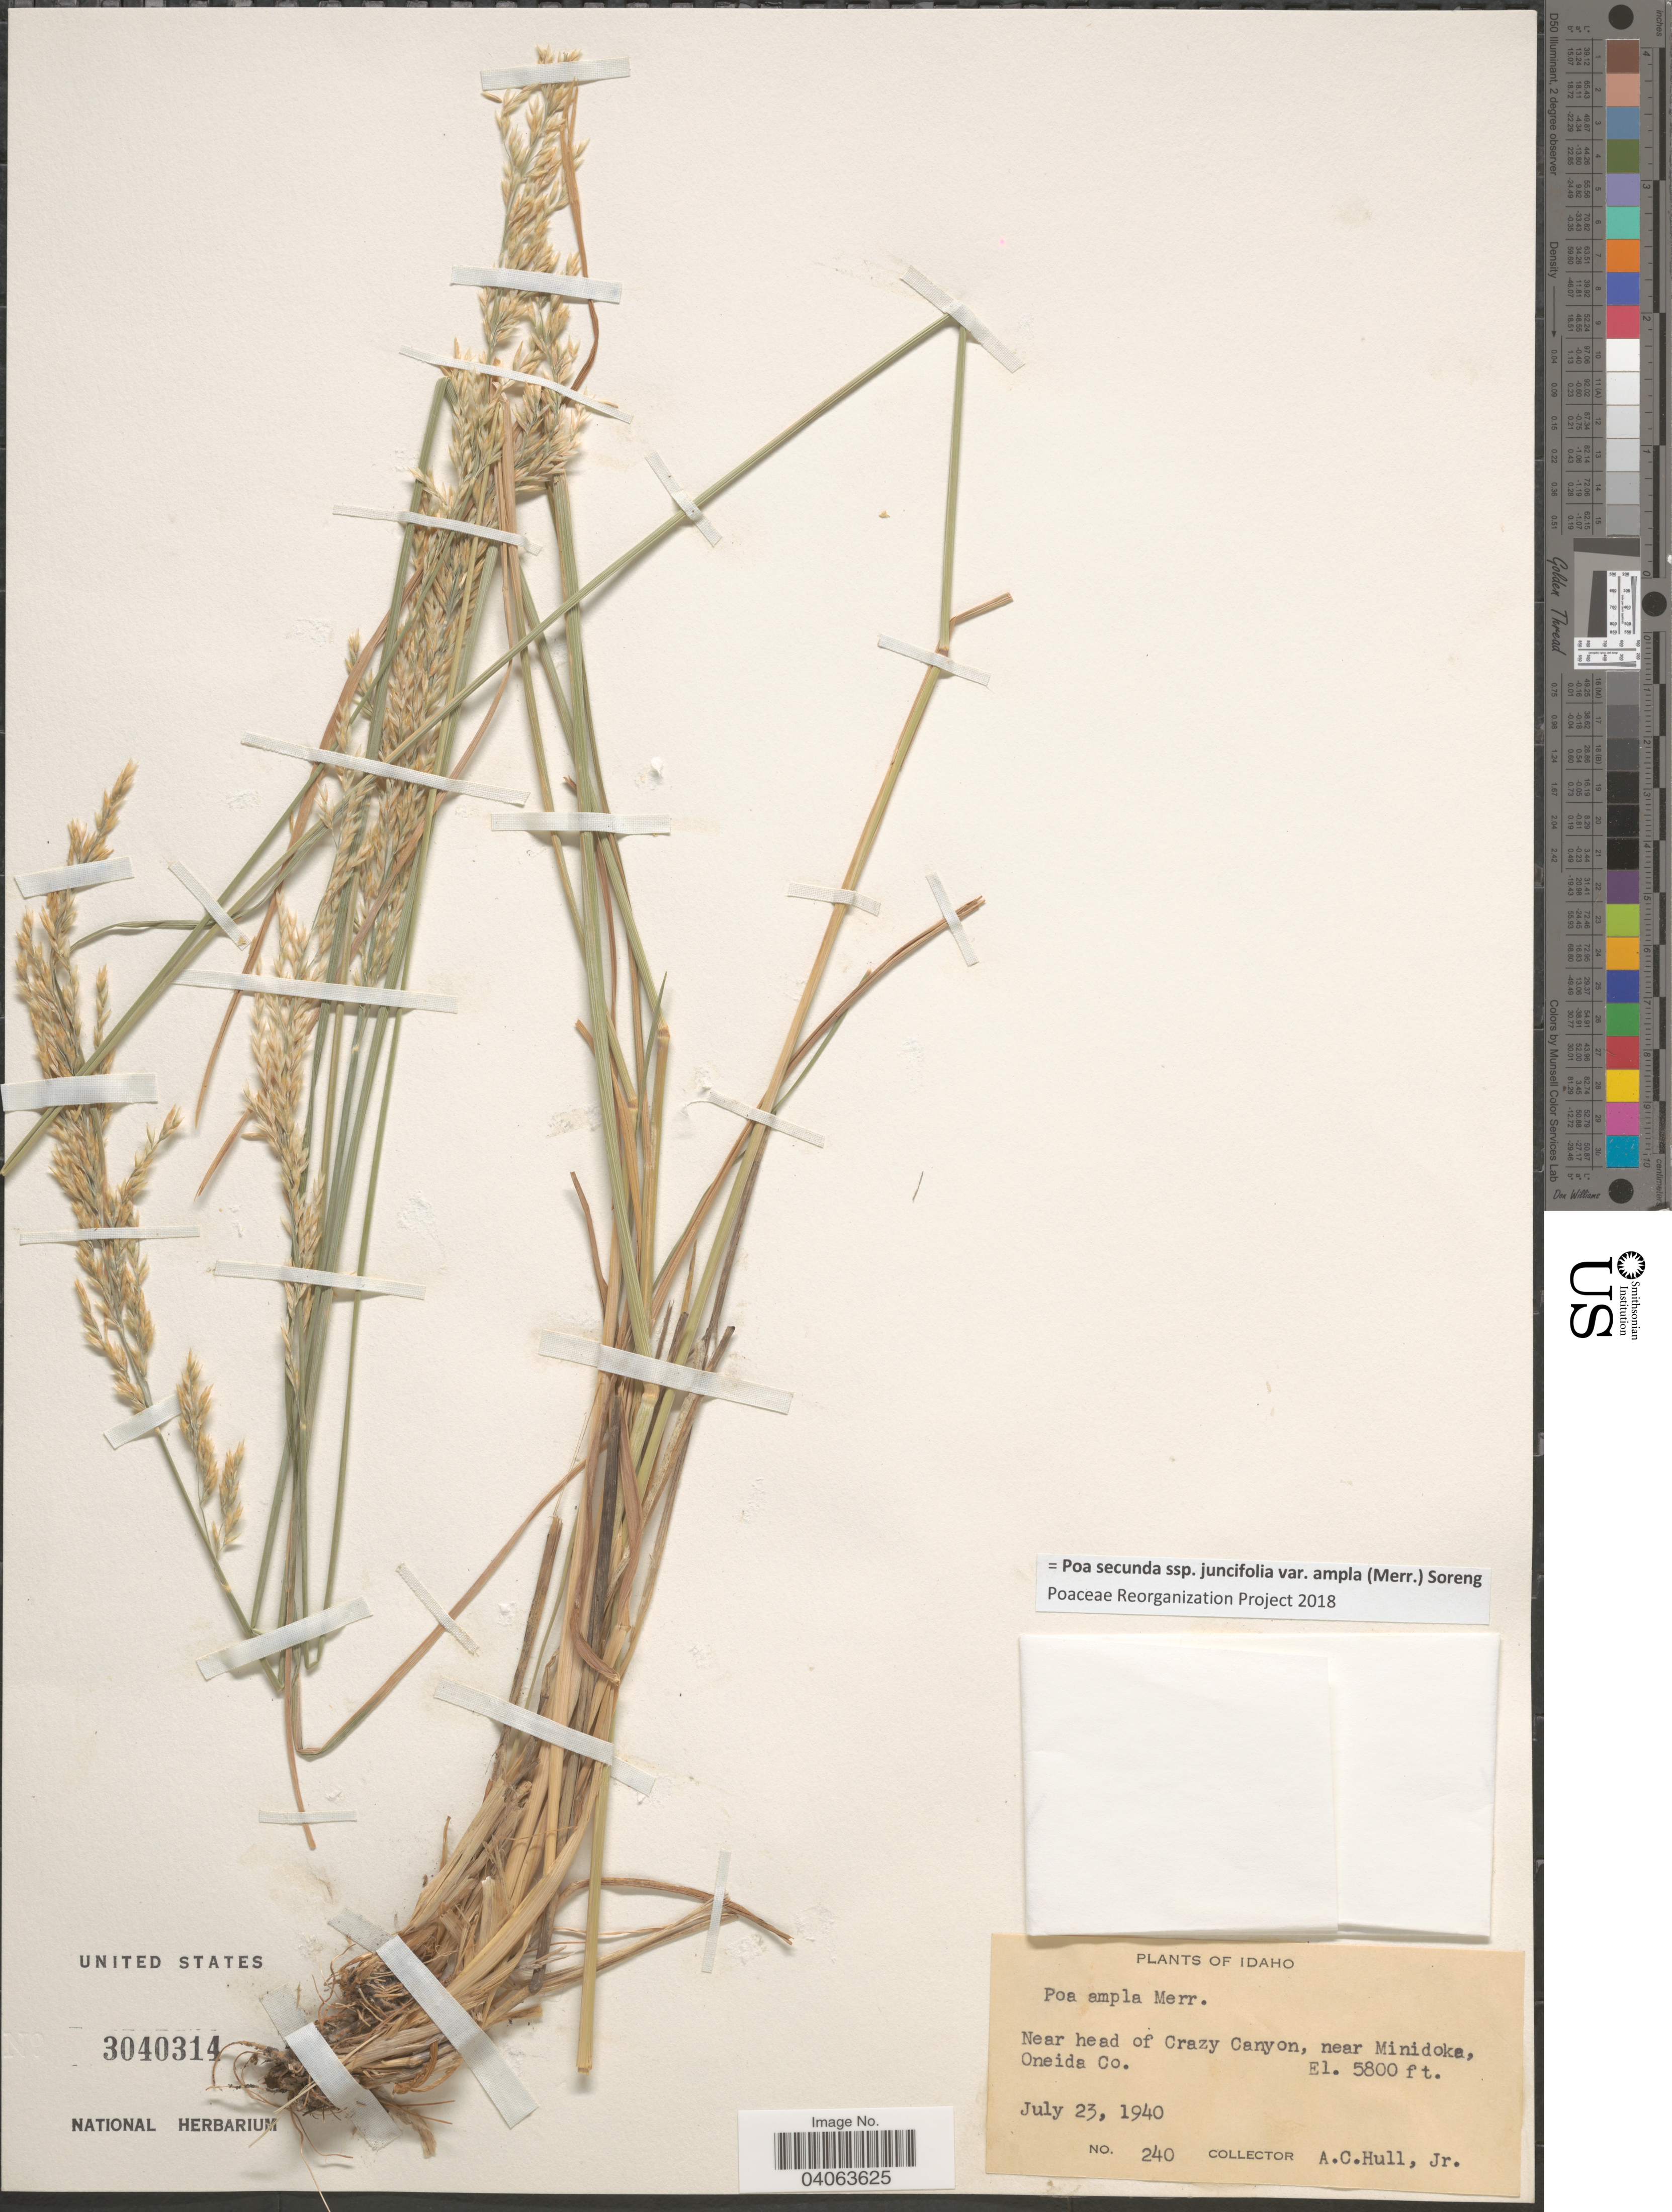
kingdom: Plantae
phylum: Tracheophyta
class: Liliopsida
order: Poales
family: Poaceae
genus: Poa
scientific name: Poa secunda subsp. juncifolia var. ampla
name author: (Merr.) Soreng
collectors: A. Hull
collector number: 240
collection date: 1940-07-23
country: United States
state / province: Idaho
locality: Near head of Crazy Canyon, near Minidoka, Oneida Co.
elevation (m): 1768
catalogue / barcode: US 3040314